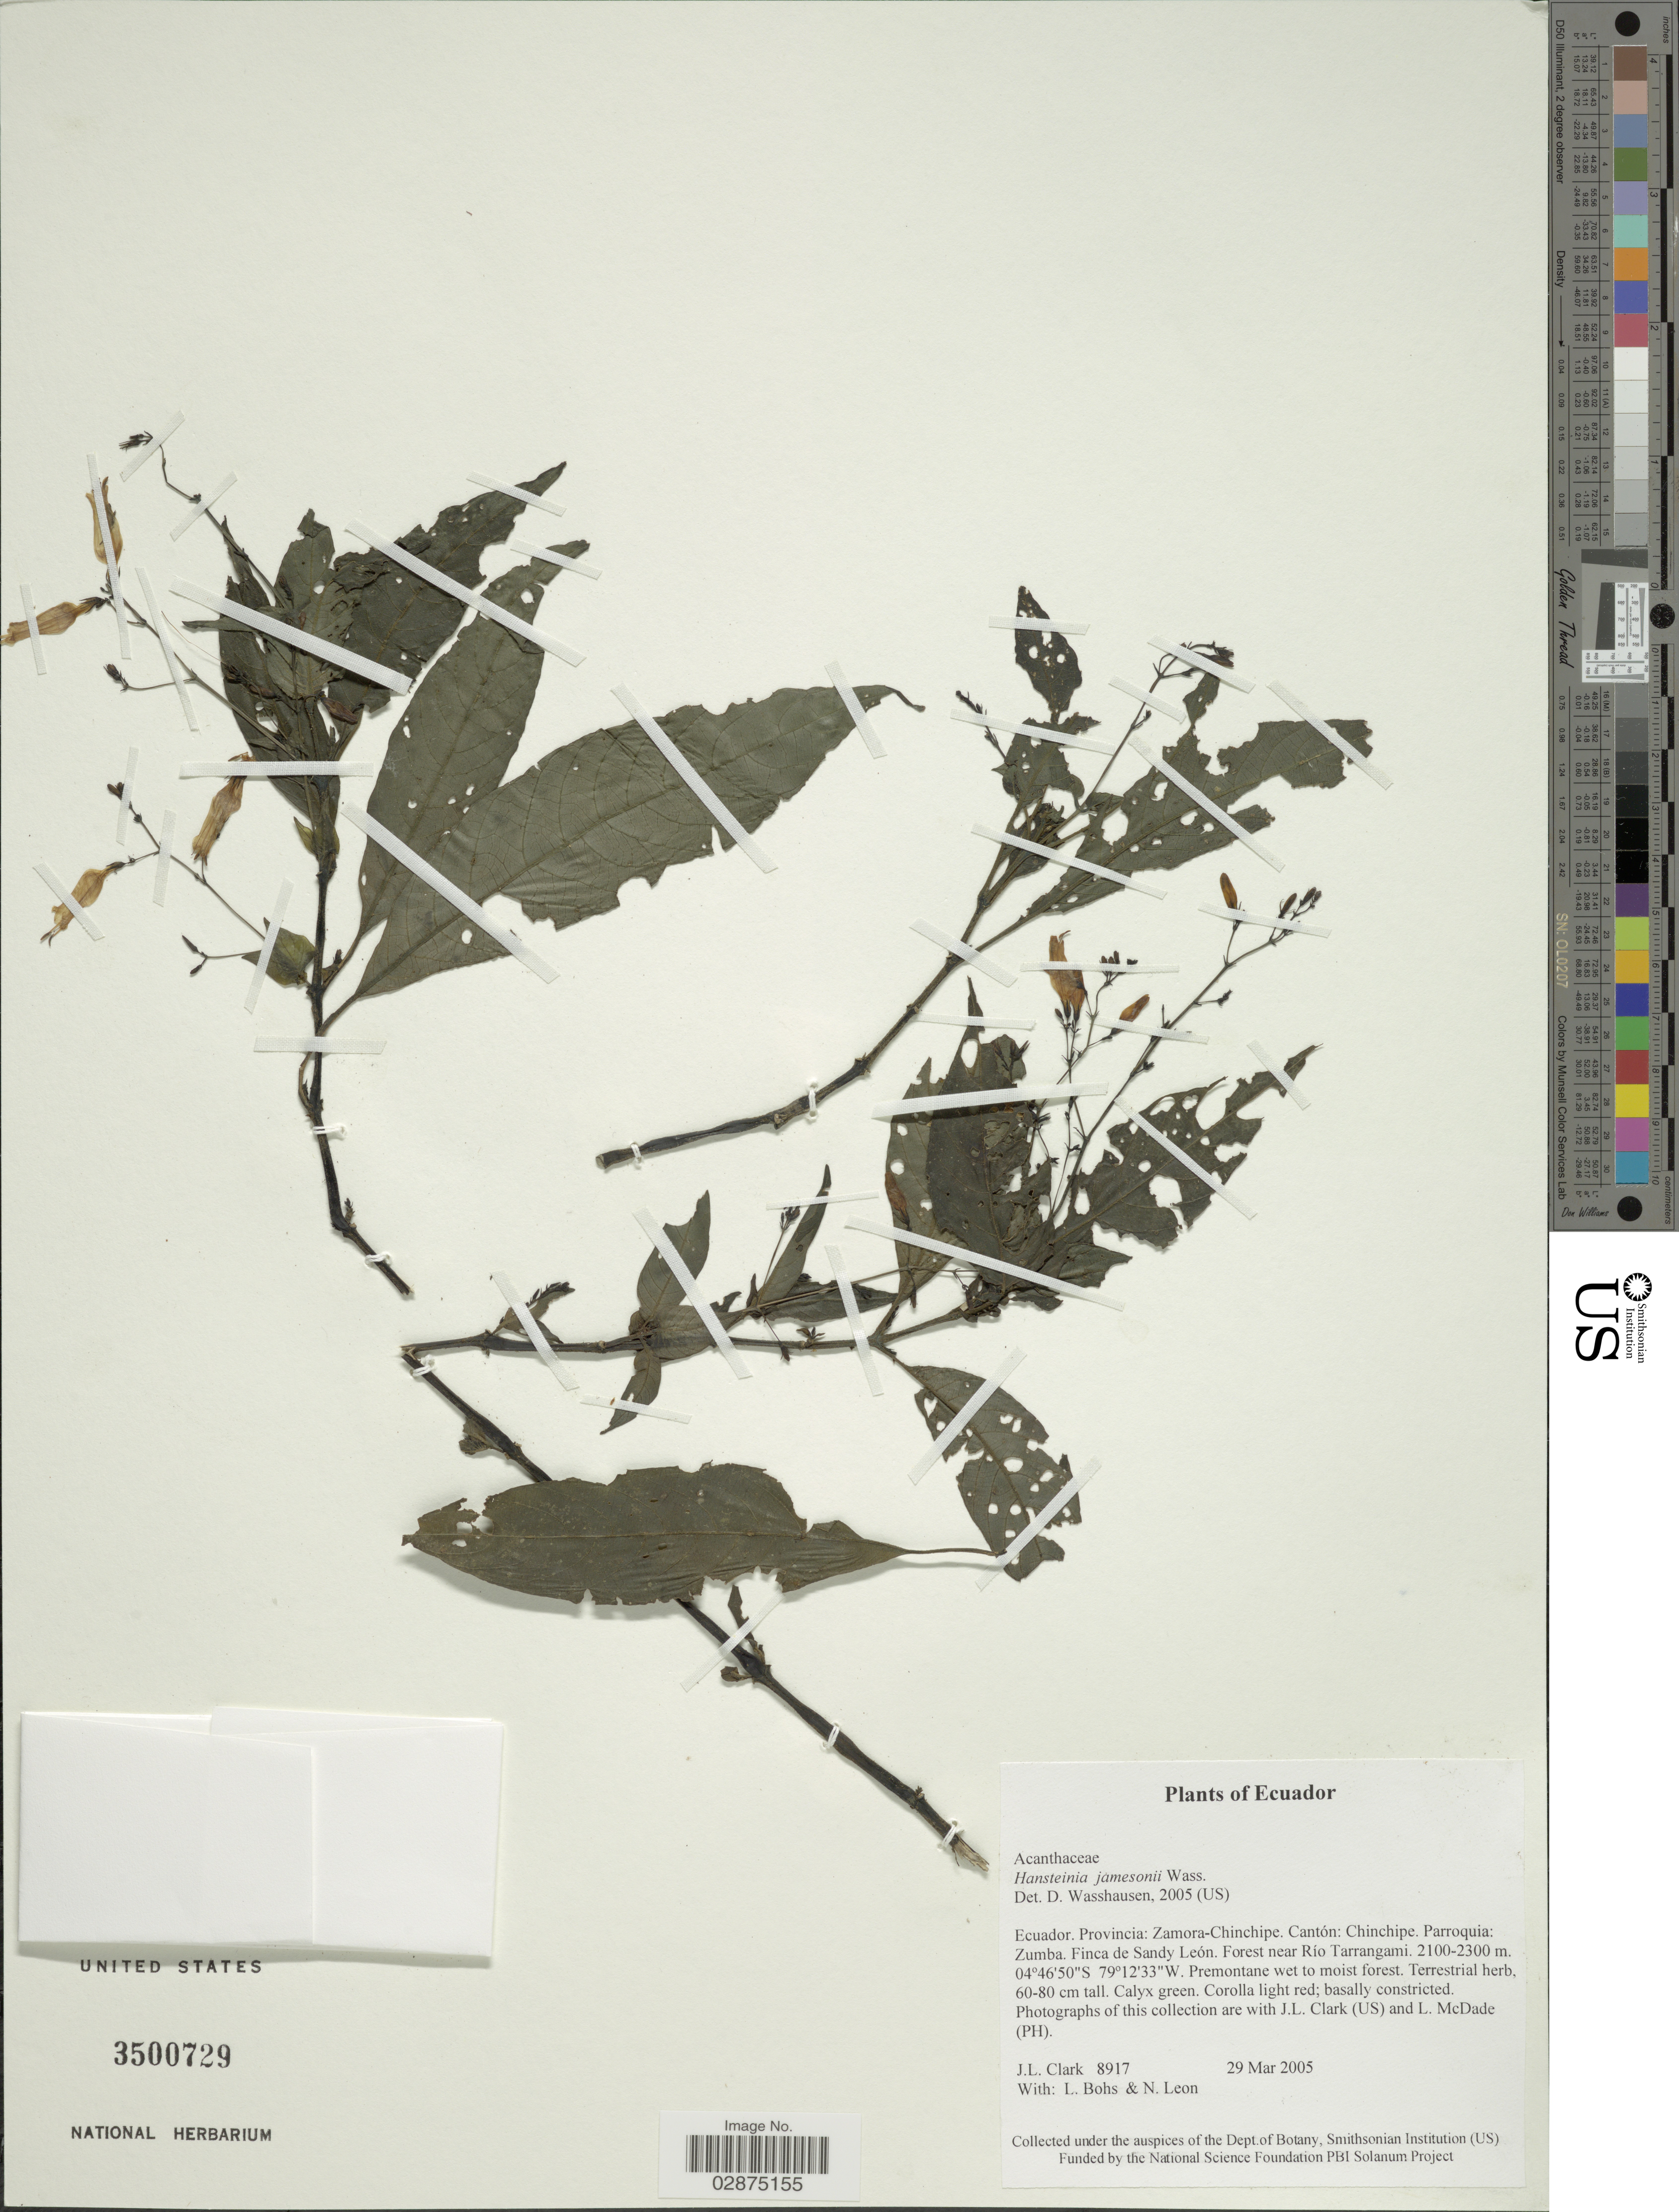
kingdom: Plantae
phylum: Tracheophyta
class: Magnoliopsida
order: Lamiales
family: Acanthaceae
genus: Stenostephanus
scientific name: Stenostephanus jamesonii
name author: (Wassh.) Wassh.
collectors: J. L. Clark, L. A. Bohs & N. Leon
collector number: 8917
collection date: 2005-03-29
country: Ecuador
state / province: Zamora-Chinchipe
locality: Cantón: Chinchipe, Parroquia: Zumba. Finca de Sandy León. Forest near Río Tarrangami.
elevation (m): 2100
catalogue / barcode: US 3500729